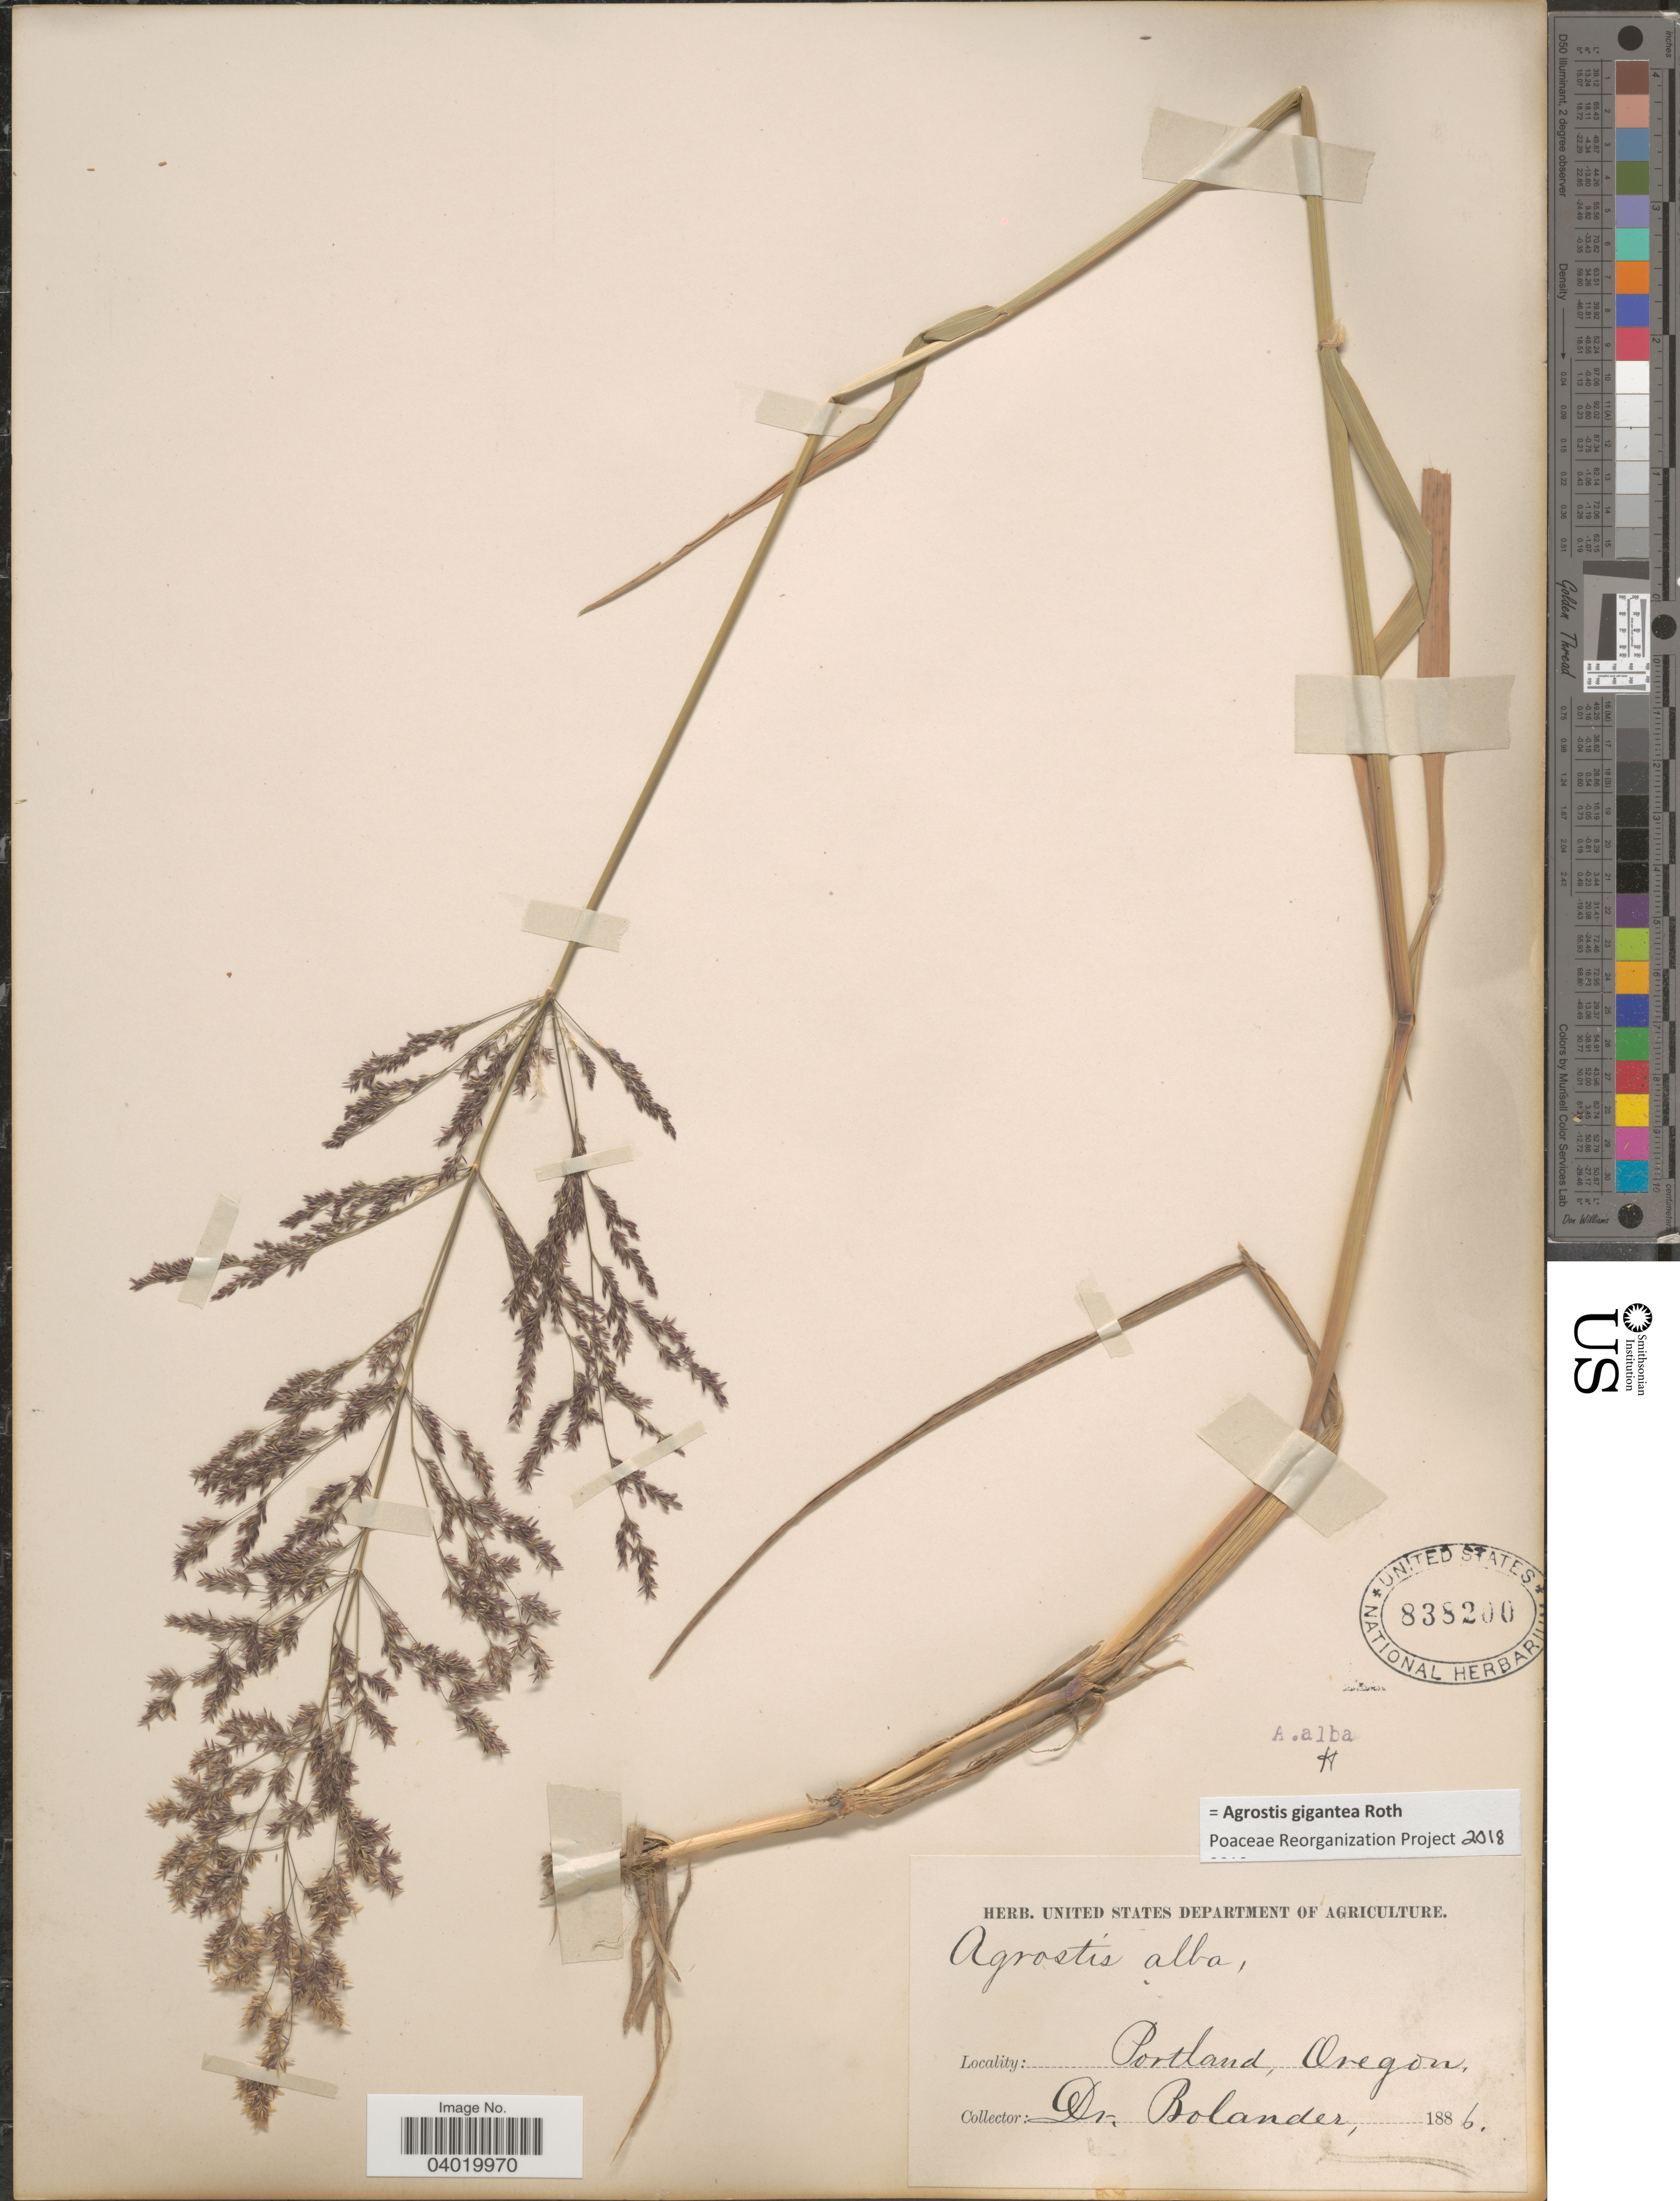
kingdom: Plantae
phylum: Tracheophyta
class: Liliopsida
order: Poales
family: Poaceae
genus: Agrostis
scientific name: Agrostis gigantea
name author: Roth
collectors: -. Bolander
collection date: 1886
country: United States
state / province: Oregon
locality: Portland.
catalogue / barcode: US 838200